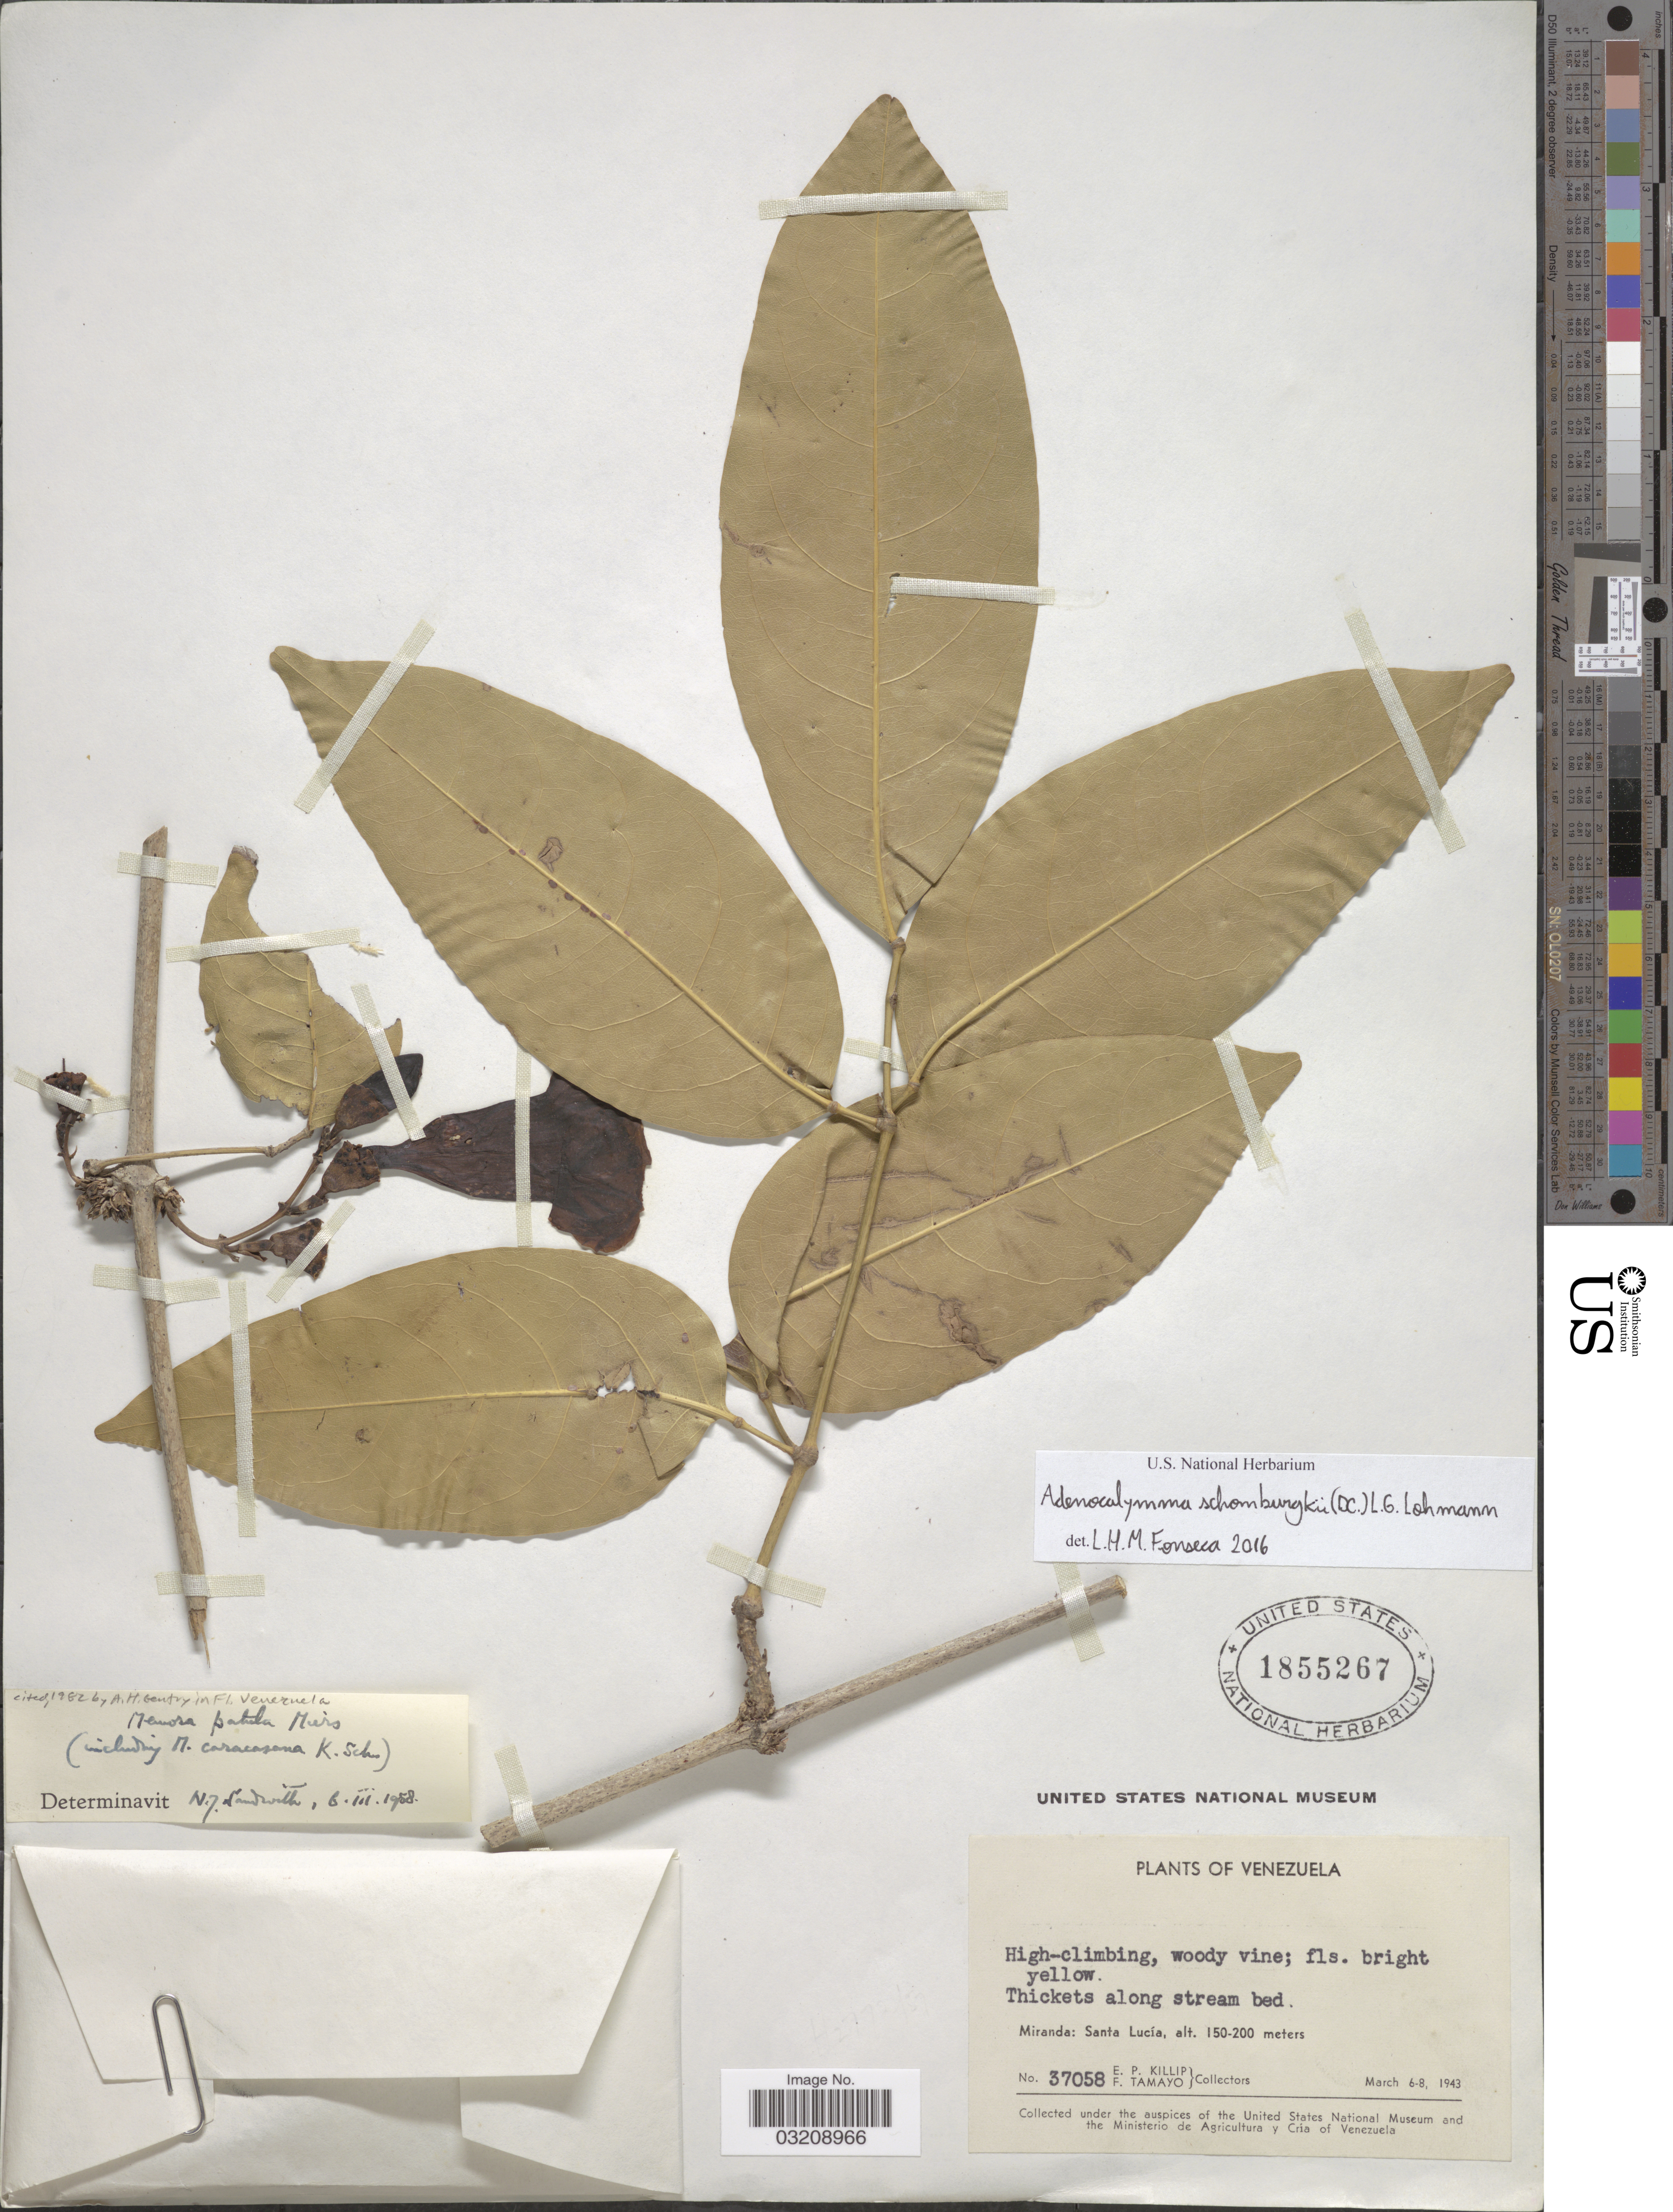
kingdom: Plantae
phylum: Tracheophyta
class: Magnoliopsida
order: Lamiales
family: Bignoniaceae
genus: Adenocalymma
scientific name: Adenocalymma schomburgkii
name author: (DC.) L.G. Lohmann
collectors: E. P. Killip & F. Tamayo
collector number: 37058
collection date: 1943-03-06/1943-03-08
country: Venezuela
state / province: Miranda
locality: Santa Lucía.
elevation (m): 150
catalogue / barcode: US 1855267